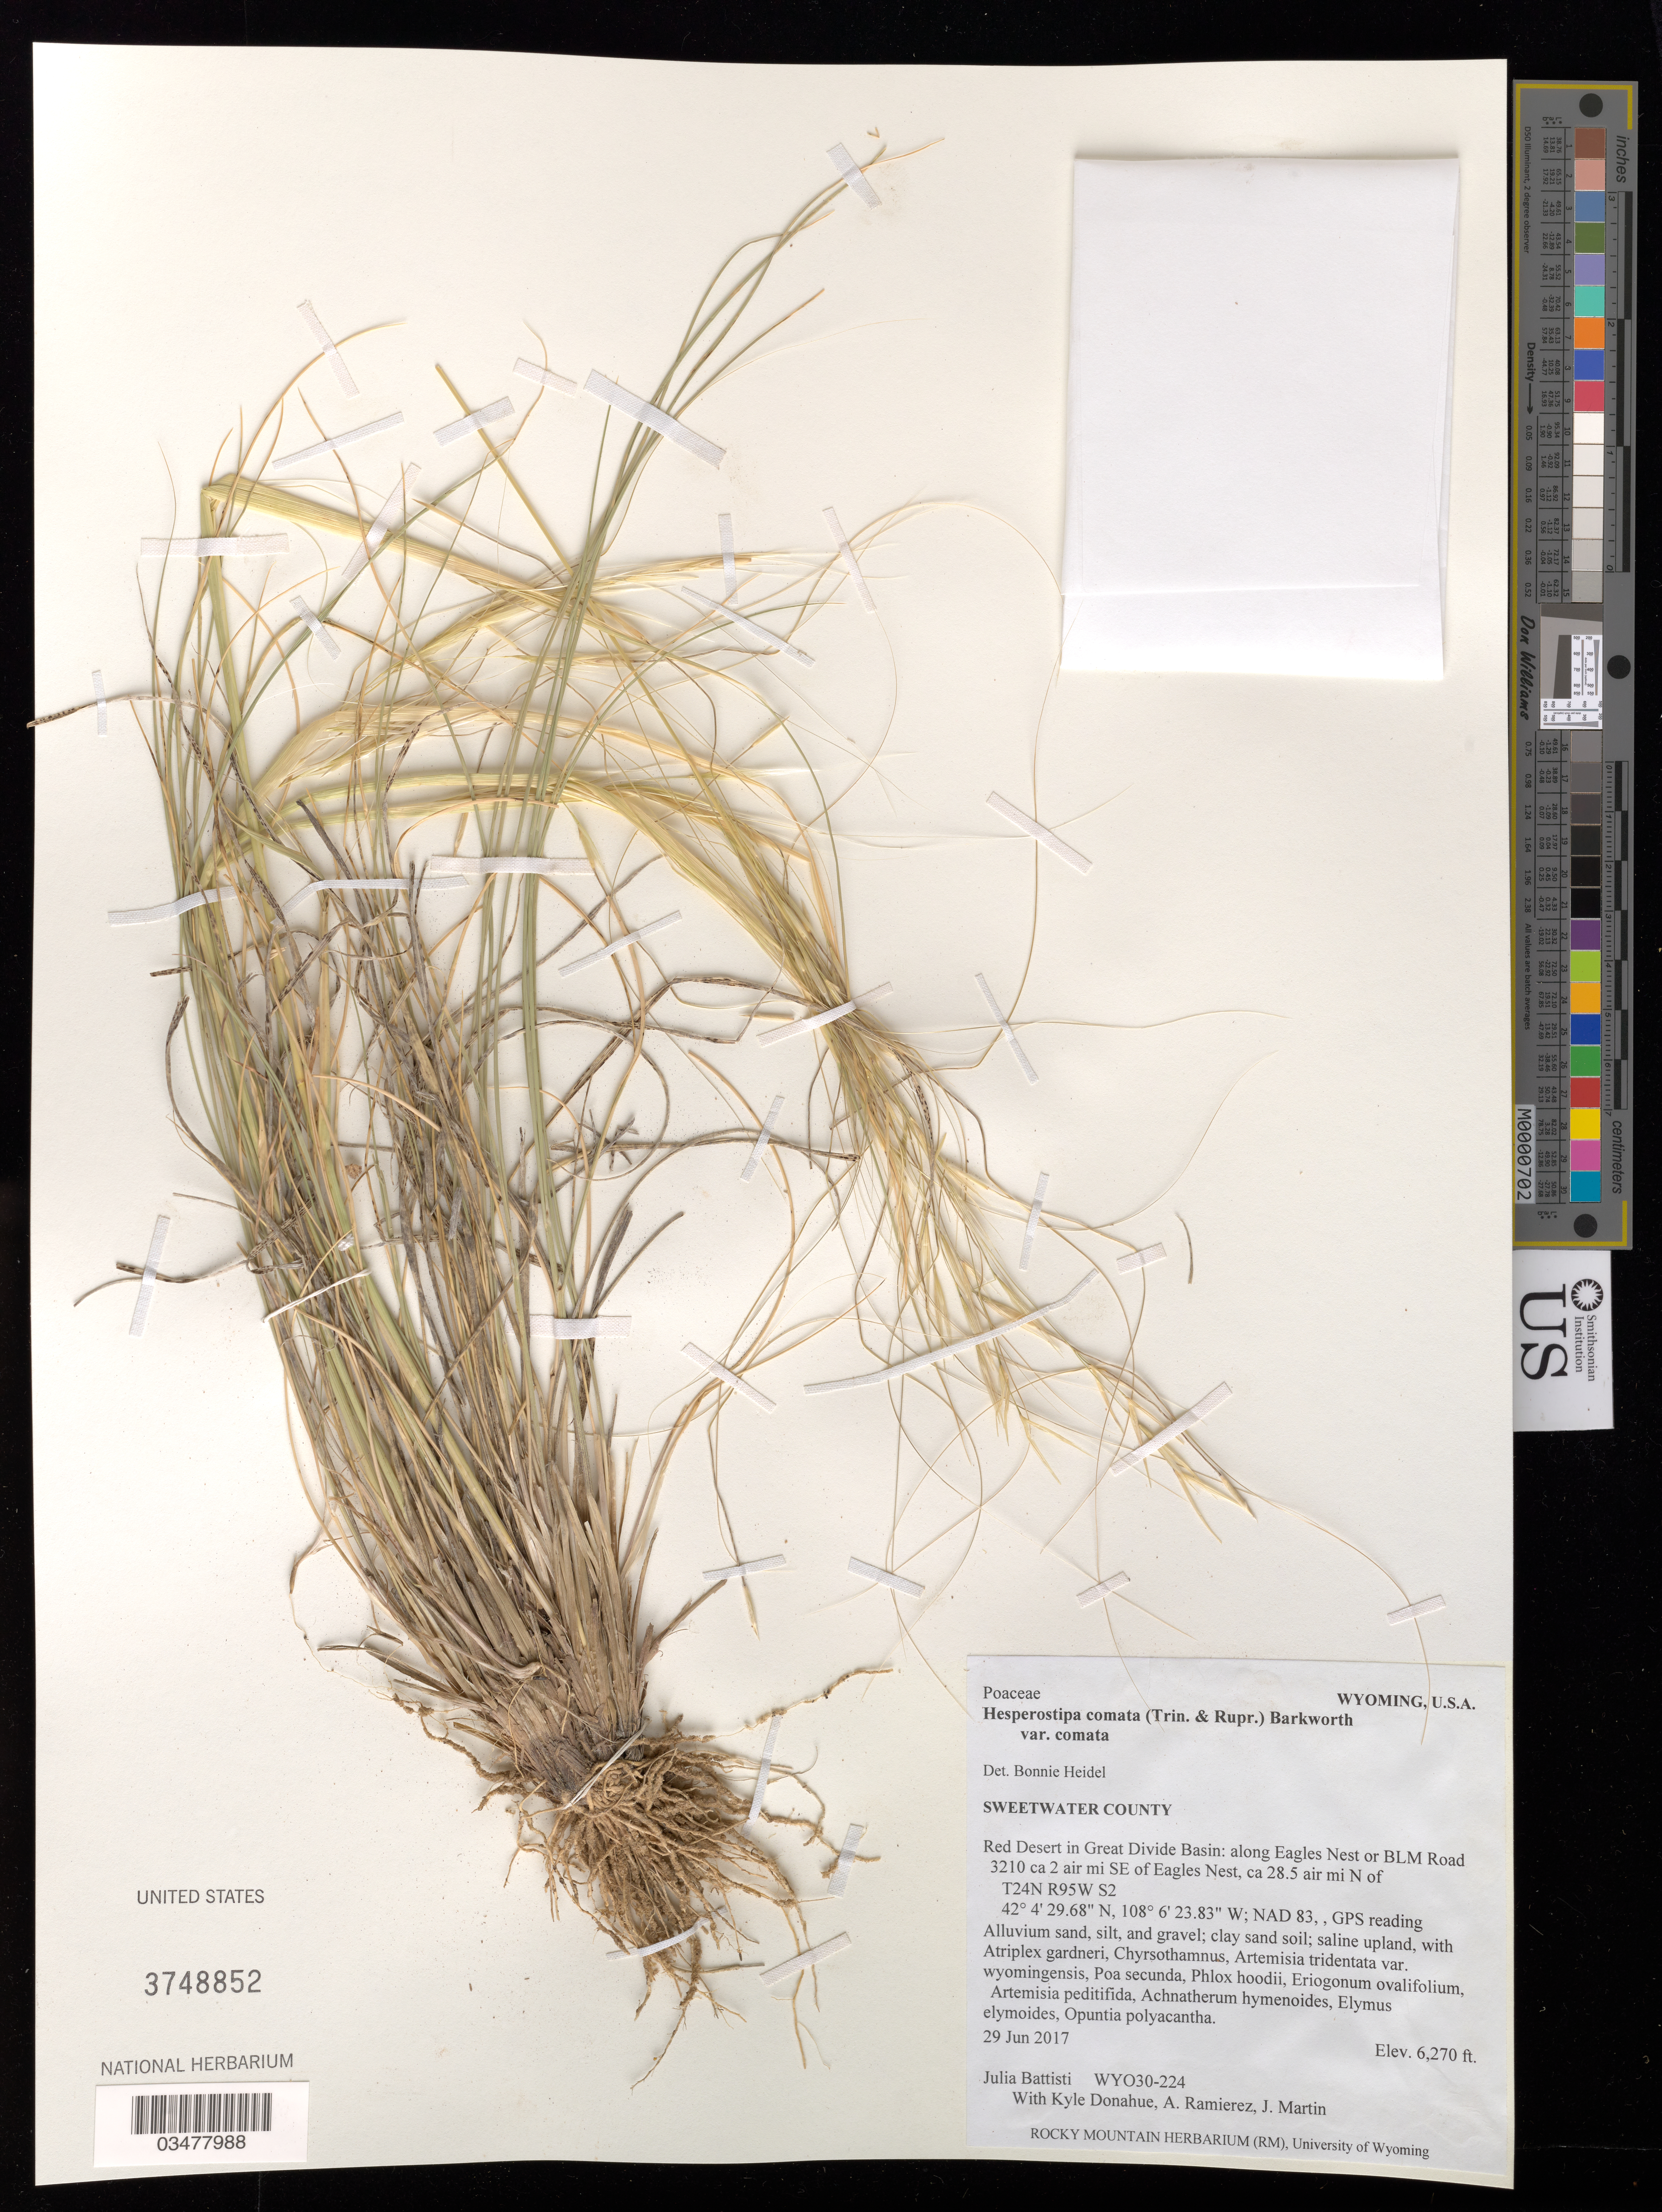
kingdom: Plantae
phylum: Tracheophyta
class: Liliopsida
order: Poales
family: Poaceae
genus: Hesperostipa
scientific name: Hesperostipa comata var. comata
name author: (Trin. & Rupr.) Barkworth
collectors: J. Battisti, K. Donahue, A. Ramierez & J. Martin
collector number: WY030-224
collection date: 2017-06-29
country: United States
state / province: Wyoming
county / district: Sweetwater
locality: Red Desert, Eagle's Nest rd, T24N R95W S02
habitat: Saline Upland. With Poa secunda, Phlox hoodii, Artemisia peditifida, etc.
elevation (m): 1911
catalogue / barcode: US 3748852